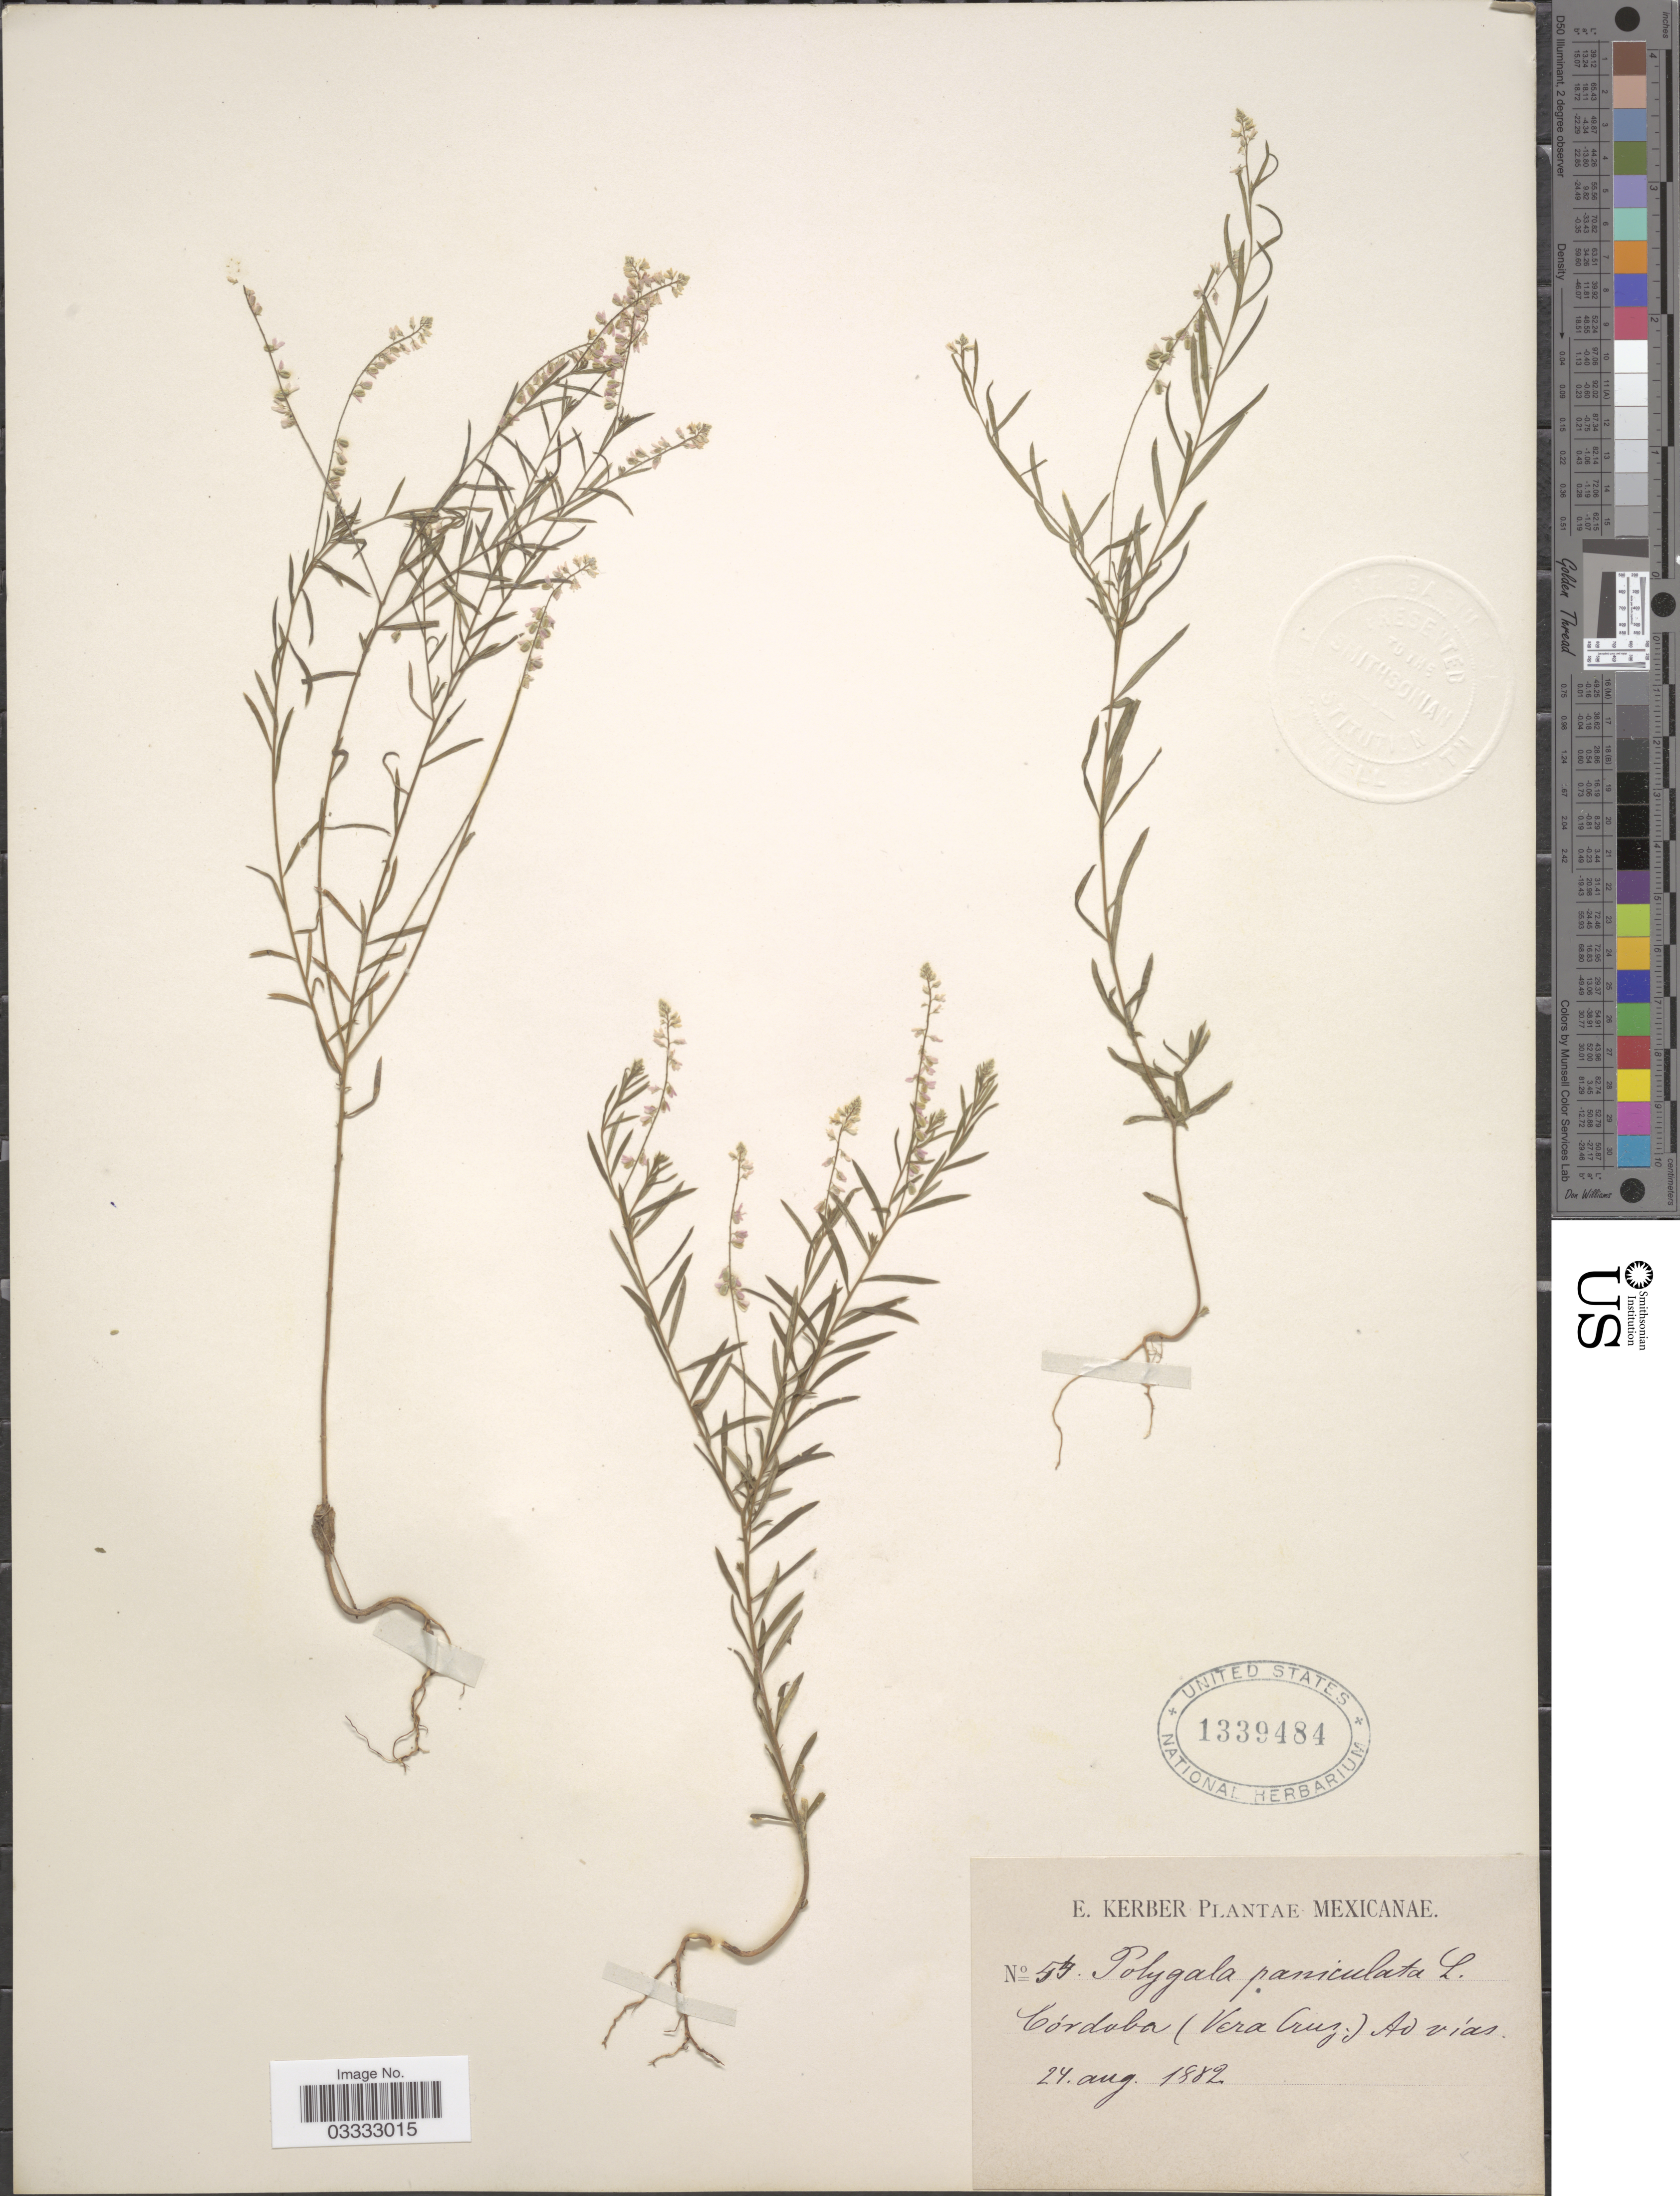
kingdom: Plantae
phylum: Tracheophyta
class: Magnoliopsida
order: Fabales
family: Polygalaceae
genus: Polygala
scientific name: Polygala paniculata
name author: L.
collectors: E. Kerber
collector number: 54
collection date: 1882-08-24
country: Mexico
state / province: Veracruz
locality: Córdoba (Vera Cruz).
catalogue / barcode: US 1339484